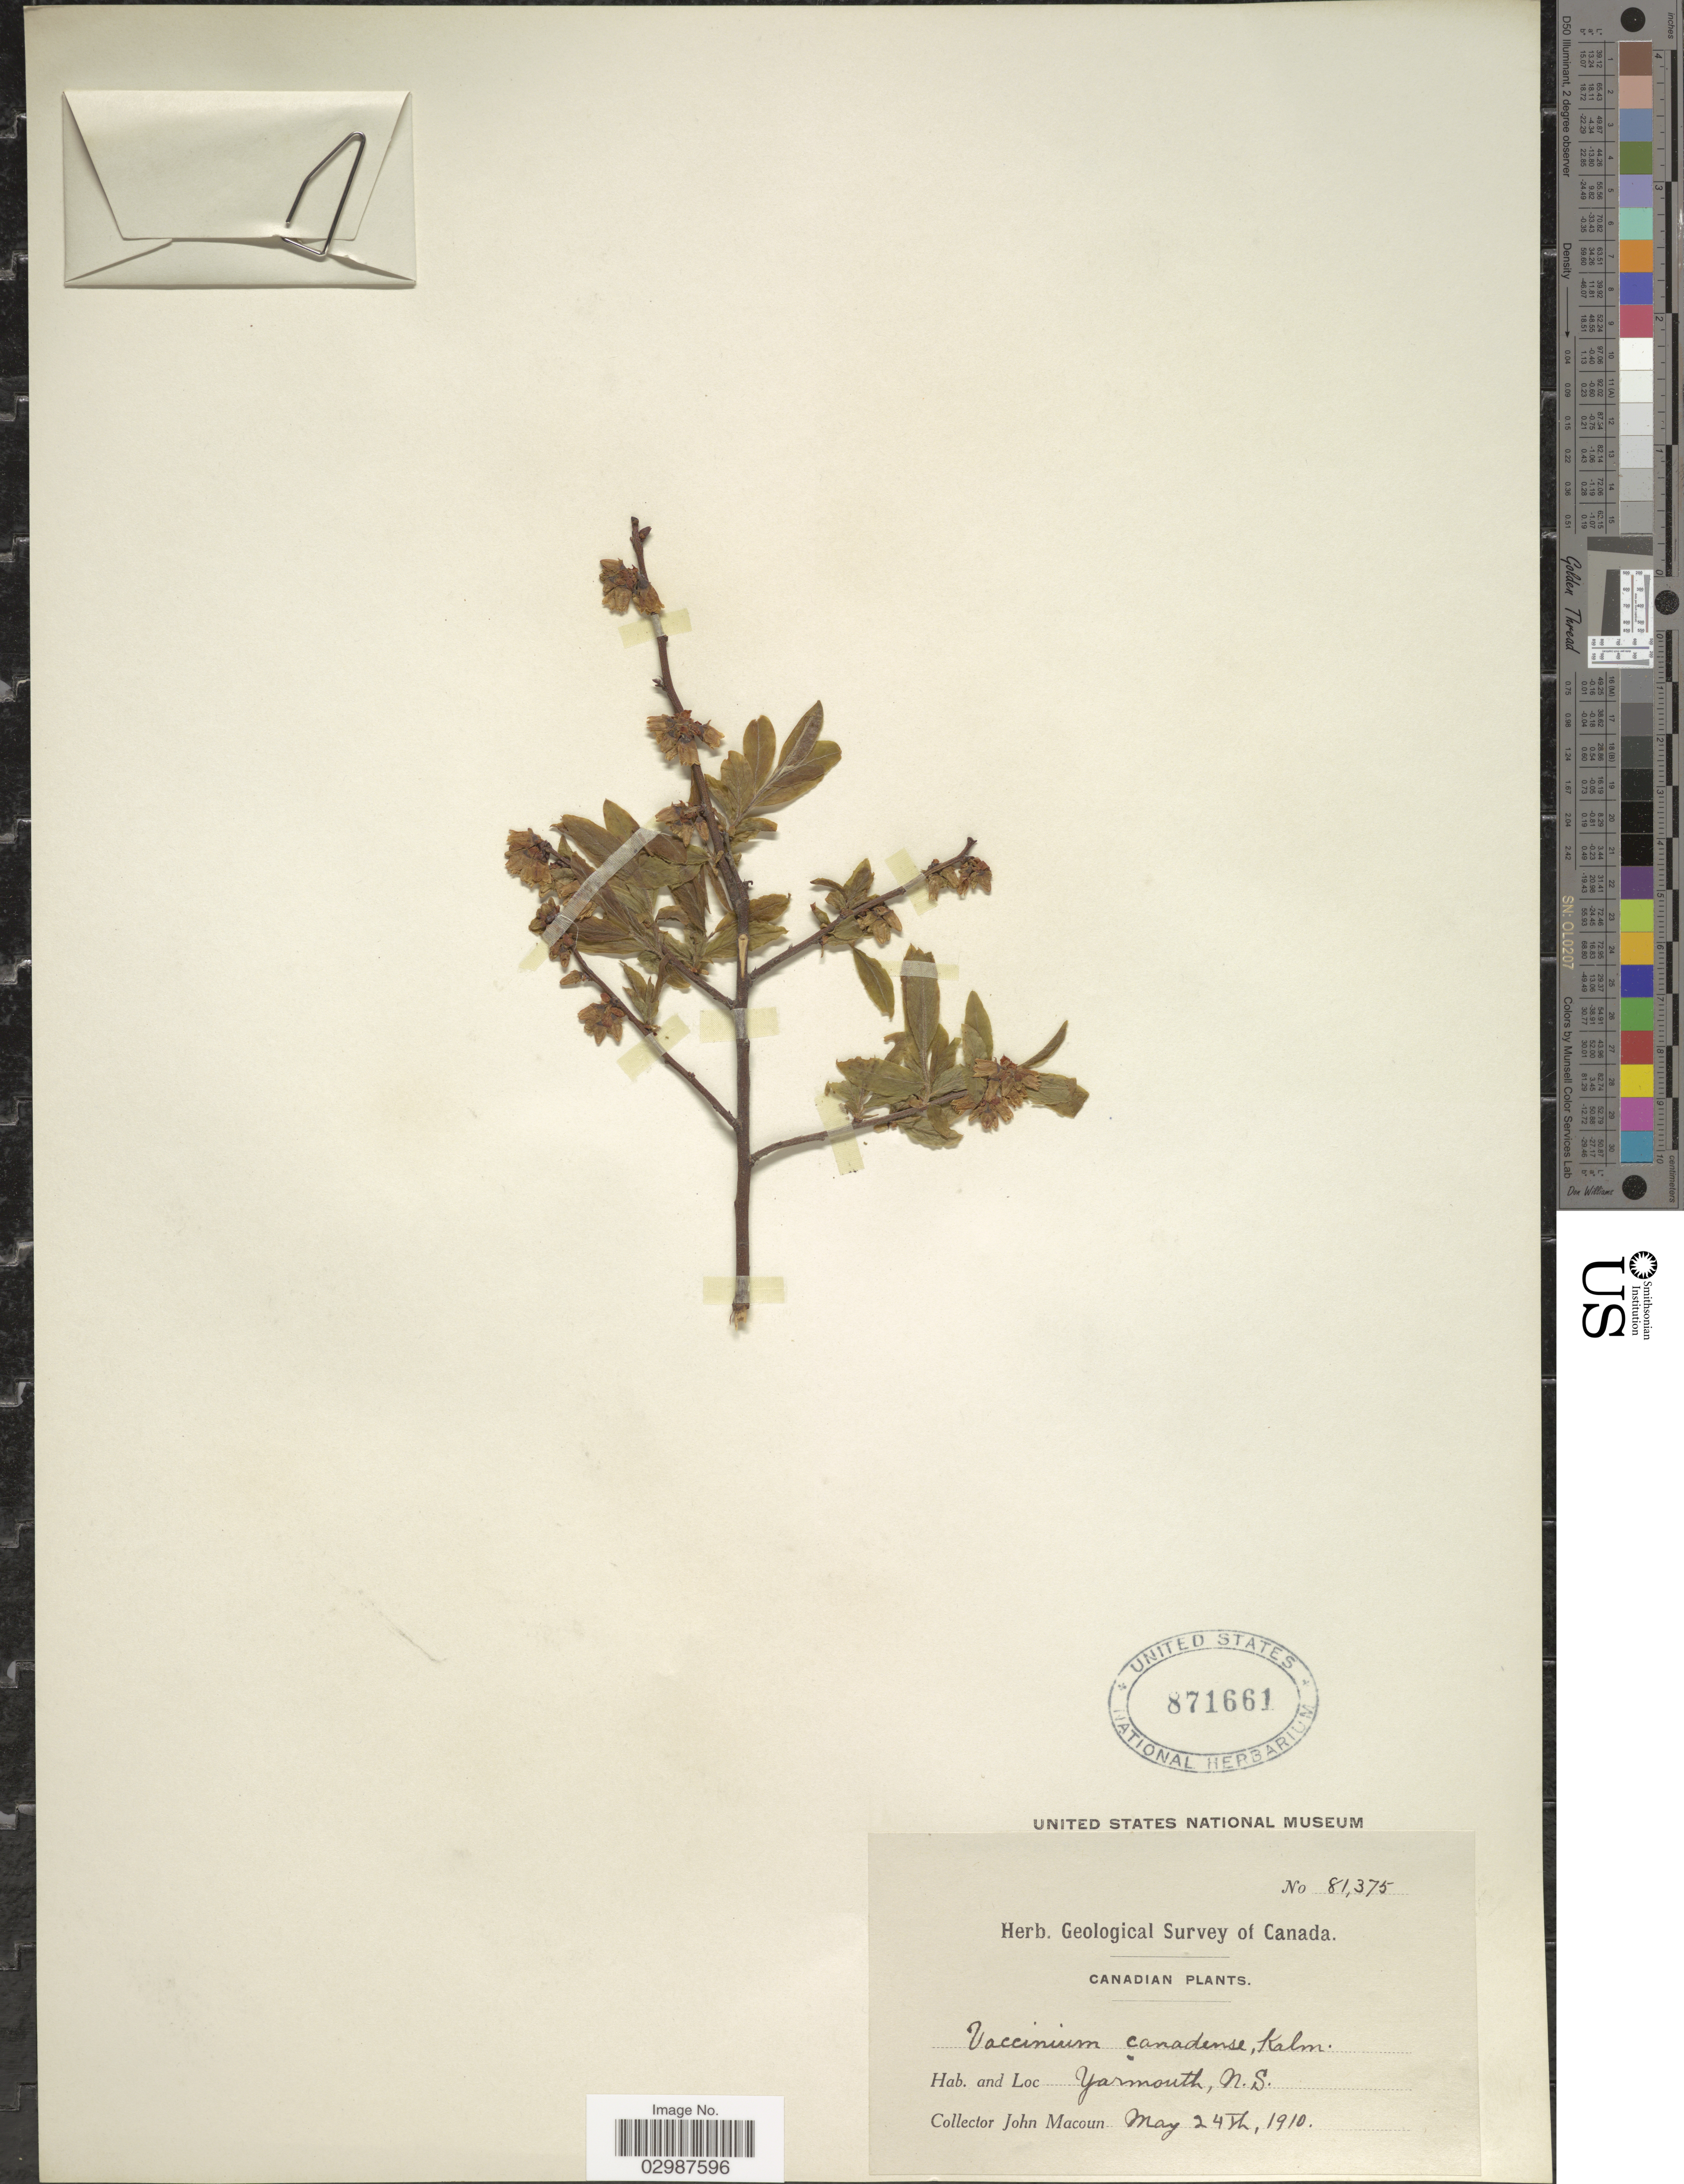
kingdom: Plantae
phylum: Tracheophyta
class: Magnoliopsida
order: Ericales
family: Ericaceae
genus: Vaccinium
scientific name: Vaccinium canadense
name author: Kalm ex Richardson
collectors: J. Macoun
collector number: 81375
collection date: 1910-05-24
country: Canada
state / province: Nova Scotia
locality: Yarmouth, N. S.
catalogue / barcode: US 871661